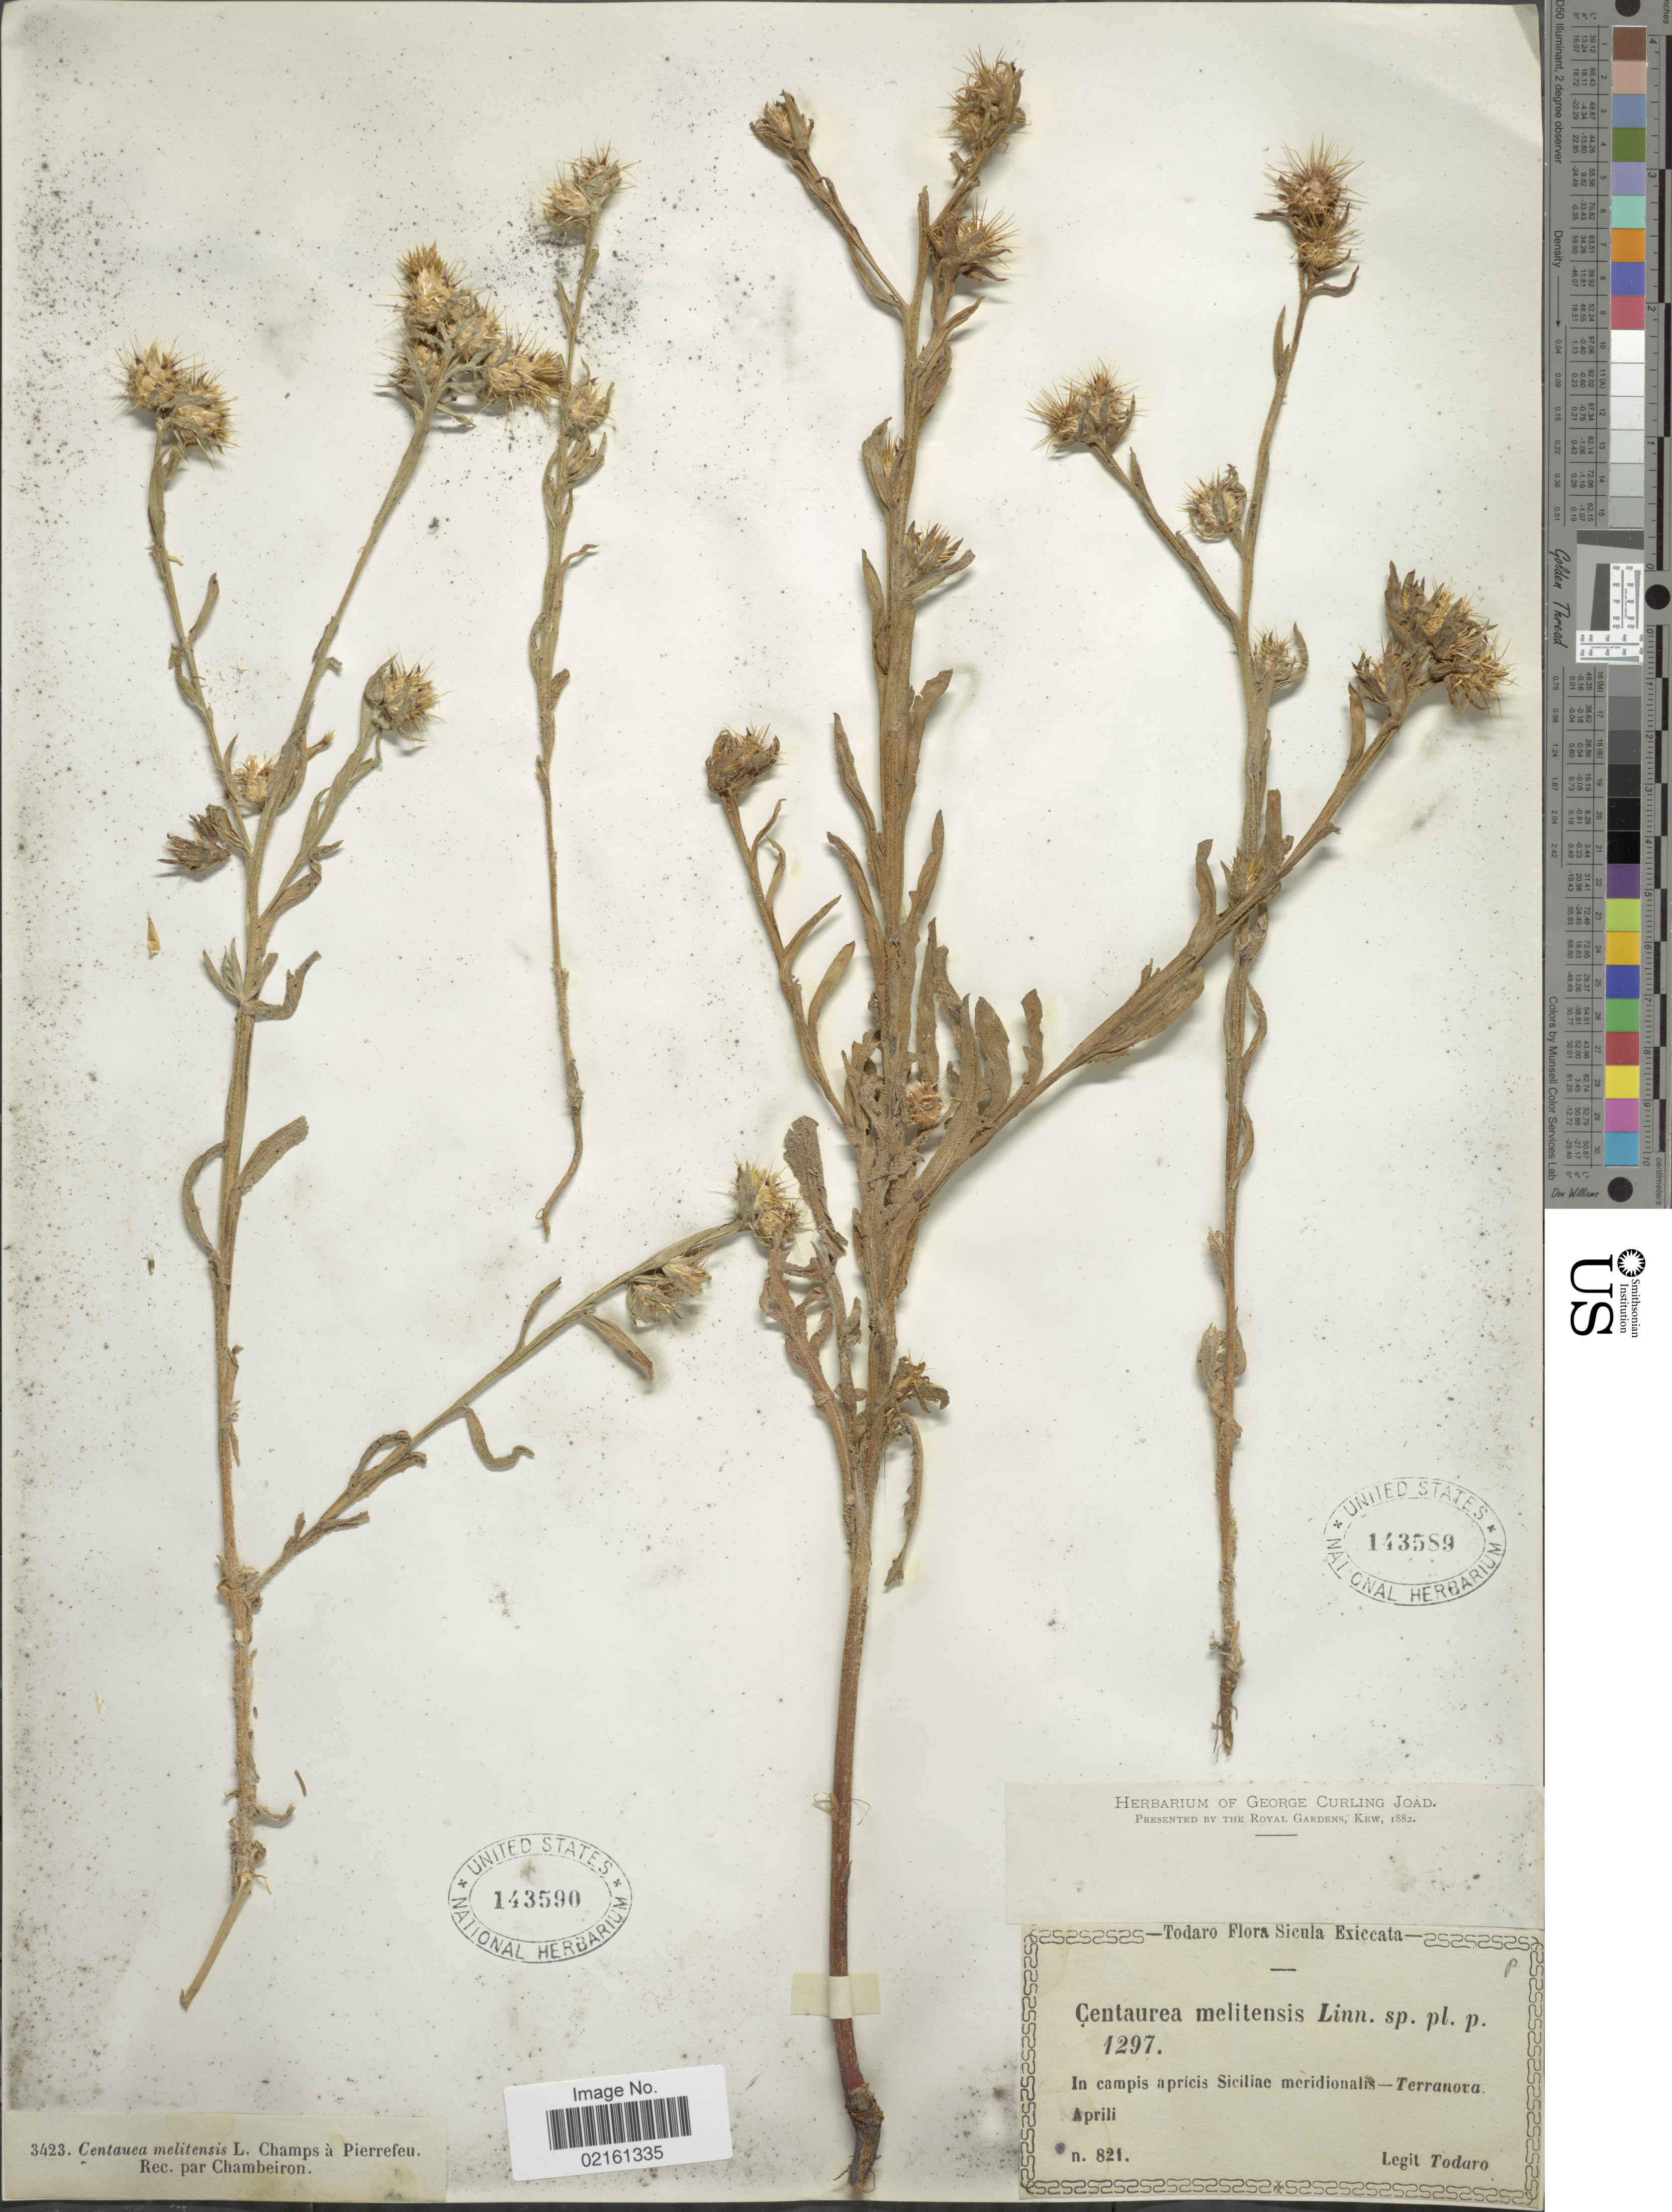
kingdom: Plantae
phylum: Tracheophyta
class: Magnoliopsida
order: Asterales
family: Asteraceae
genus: Centaurea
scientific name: Centaurea melitensis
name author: L.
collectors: Todaro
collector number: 821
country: Italy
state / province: Siciliana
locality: Sicula, apricis Siciliae meridionalis, Terranova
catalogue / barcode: US 143589-2